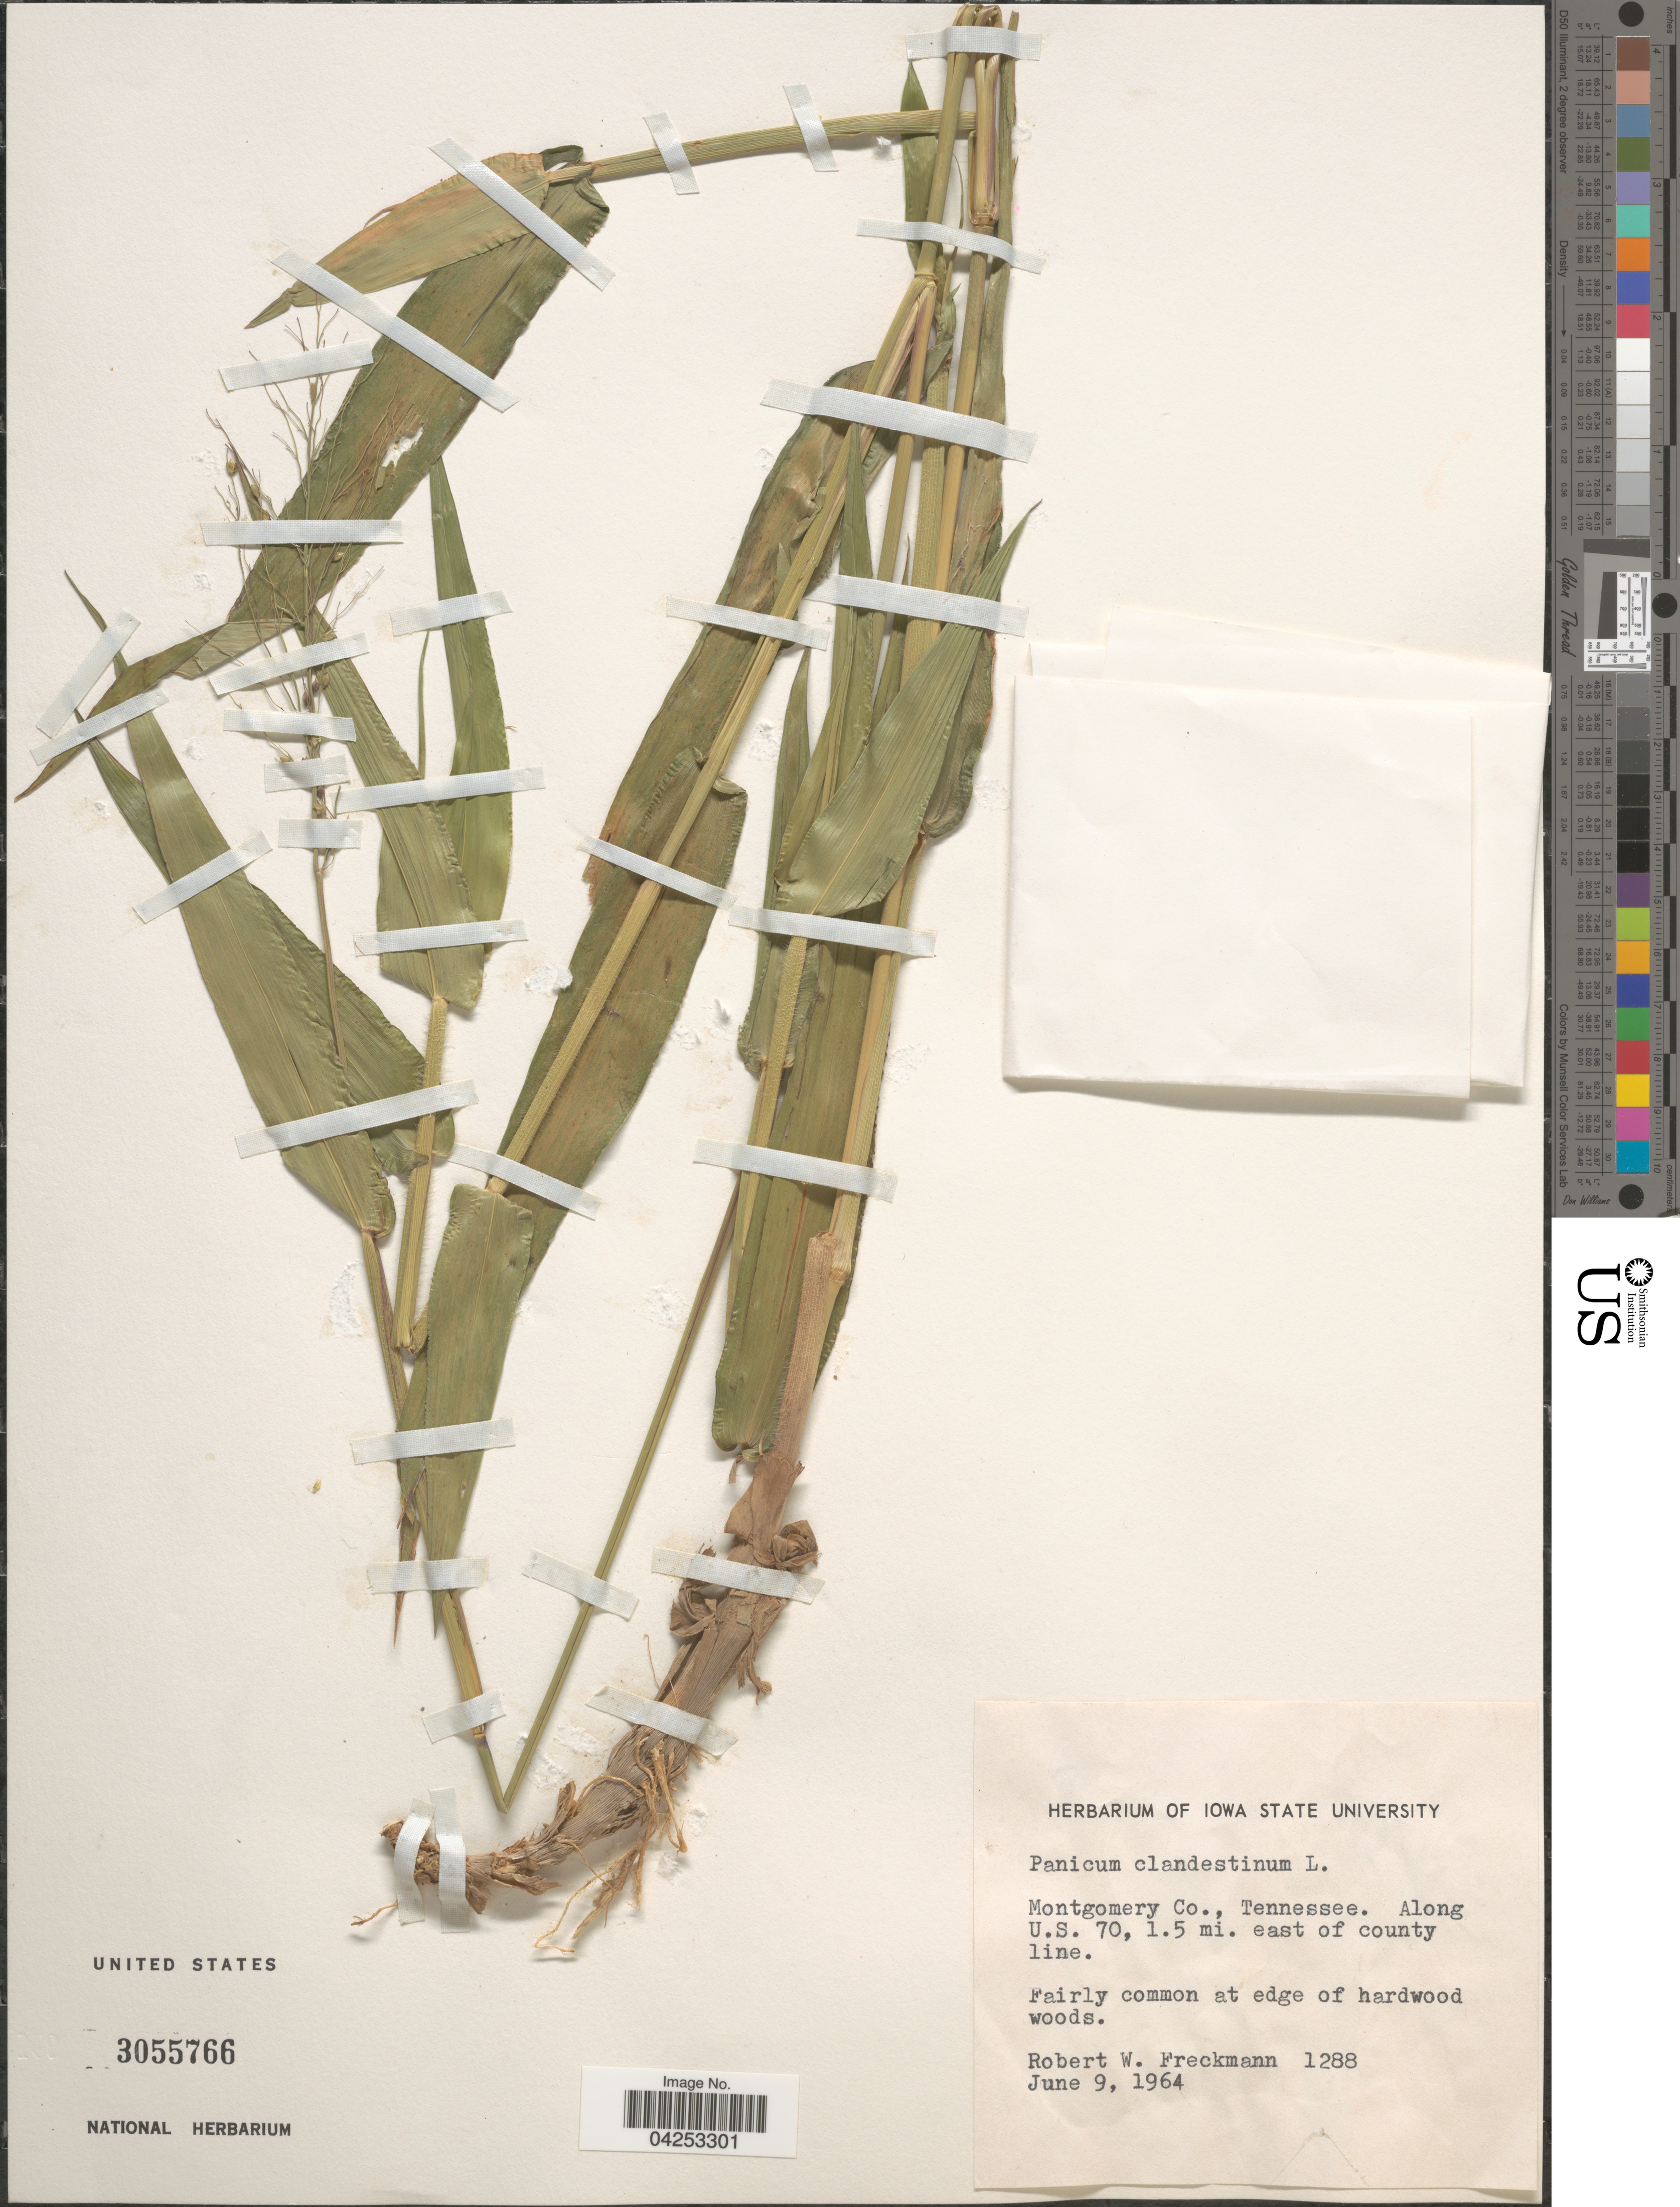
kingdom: Plantae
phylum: Tracheophyta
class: Liliopsida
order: Poales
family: Poaceae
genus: Dichanthelium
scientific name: Dichanthelium clandestinum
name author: (L.) Gould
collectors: R. Freckmann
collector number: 1288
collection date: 1964-06-09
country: United States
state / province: Tennessee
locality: Montgomery Co. Along U.S. 70, 1.5 mi. east of county line.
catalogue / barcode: US 3055766